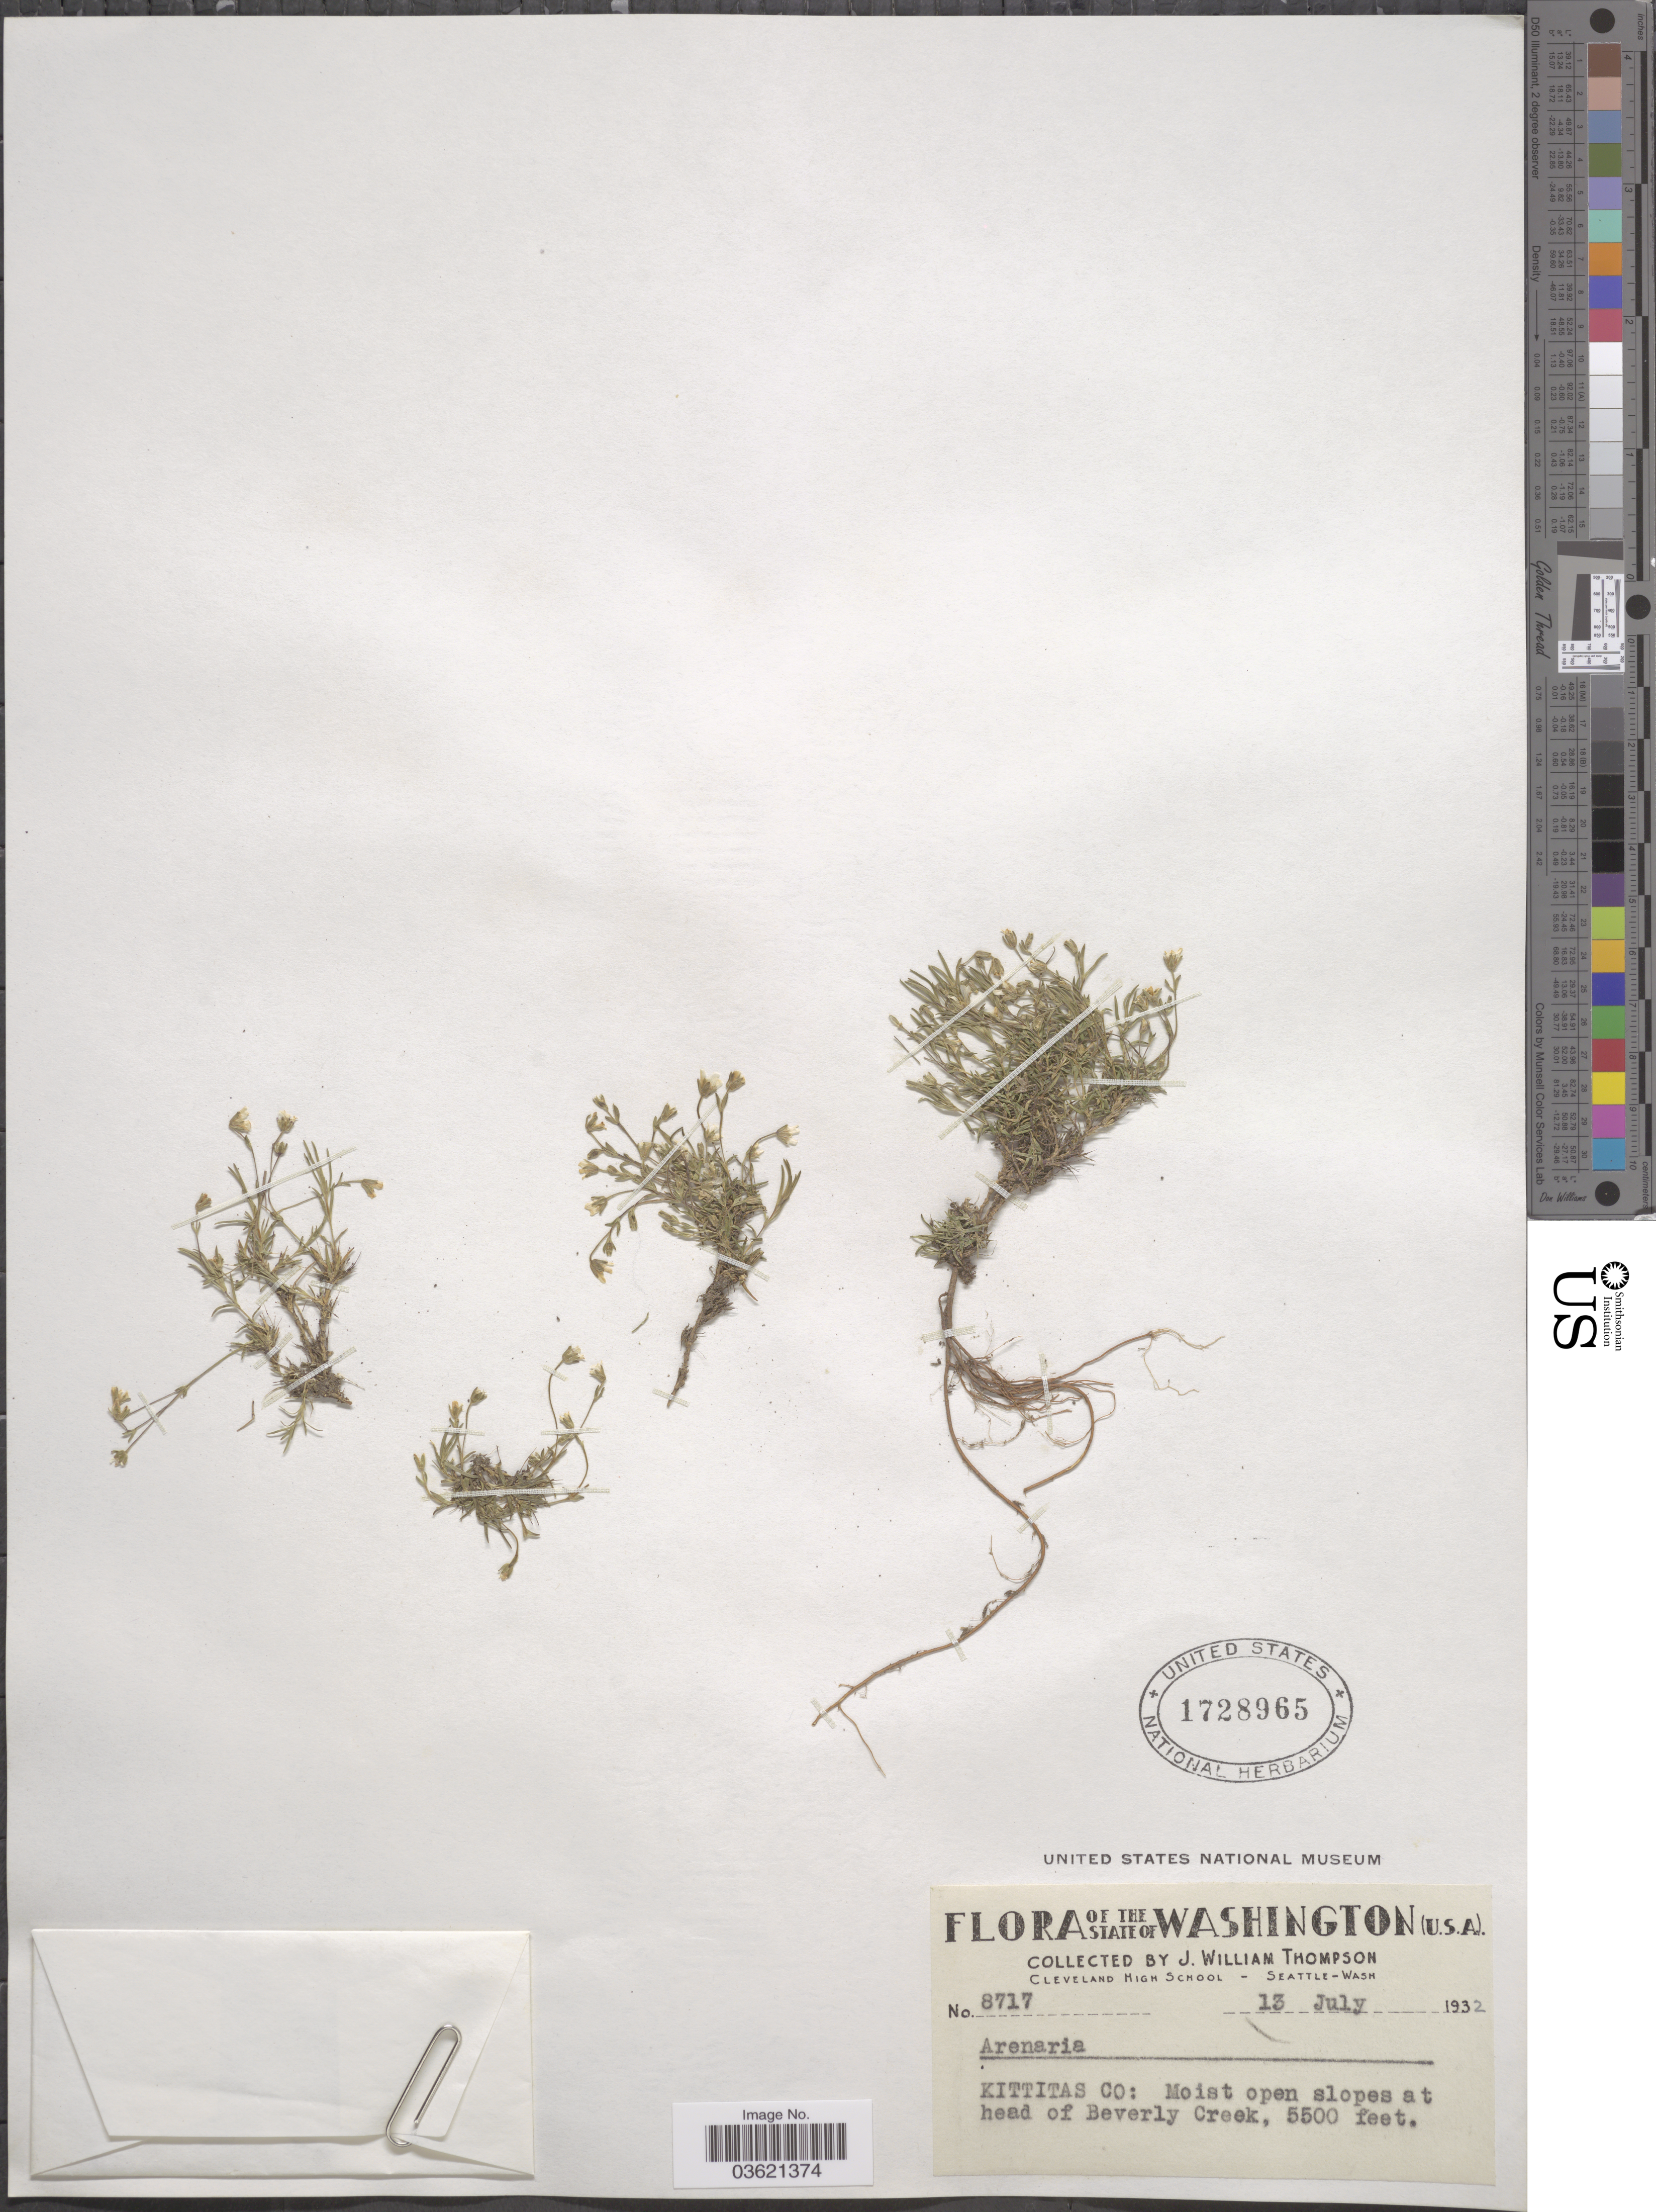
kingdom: Plantae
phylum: Tracheophyta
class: Magnoliopsida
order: Caryophyllales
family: Caryophyllaceae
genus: Arenaria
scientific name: Arenaria sp.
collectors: J. W. Thompson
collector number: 8717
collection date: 1932-07-13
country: United States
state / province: Washington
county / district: Kittitas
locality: Kittitas Co: head of Beverly Creek.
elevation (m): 1676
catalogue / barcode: US 1728965